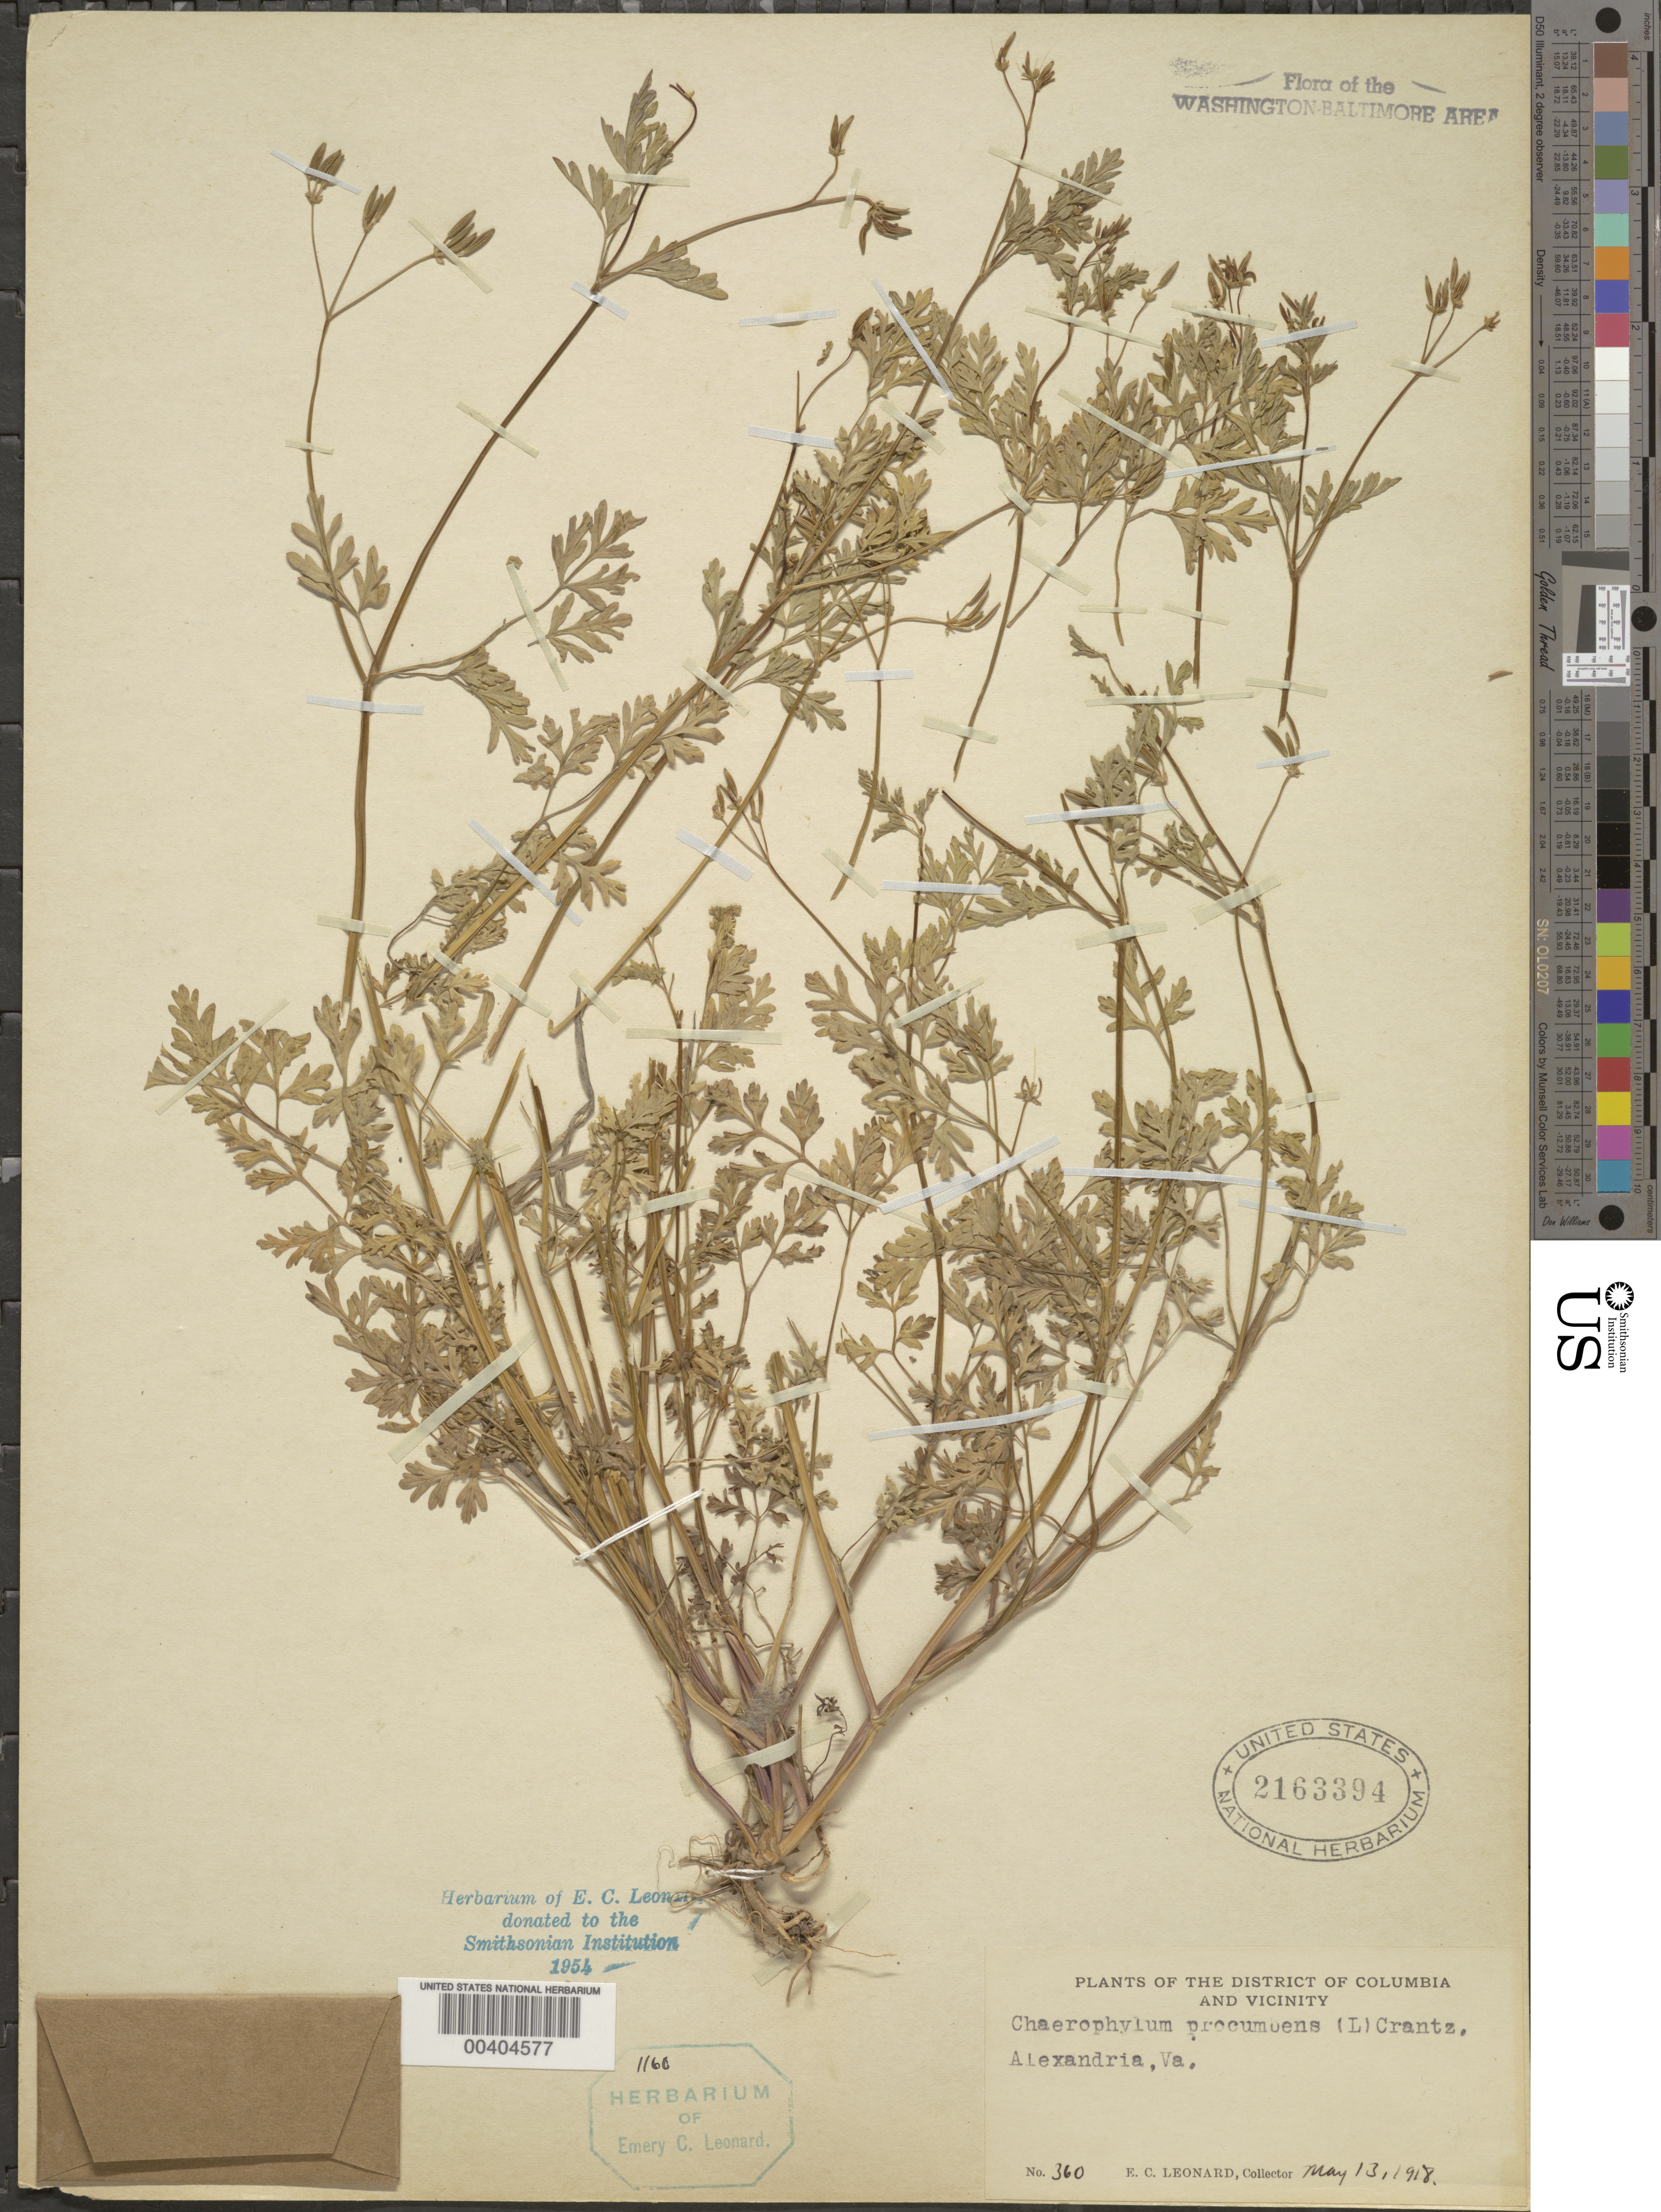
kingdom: Plantae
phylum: Tracheophyta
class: Magnoliopsida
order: Apiales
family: Apiaceae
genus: Chaerophyllum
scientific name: Chaerophyllum procumbens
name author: (L.) Crantz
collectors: E. C. Leonard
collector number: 360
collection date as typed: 13 May 1918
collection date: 1918-05-13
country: United States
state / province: Virginia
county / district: City of Alexandria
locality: Alexandria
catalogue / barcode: US 2163394